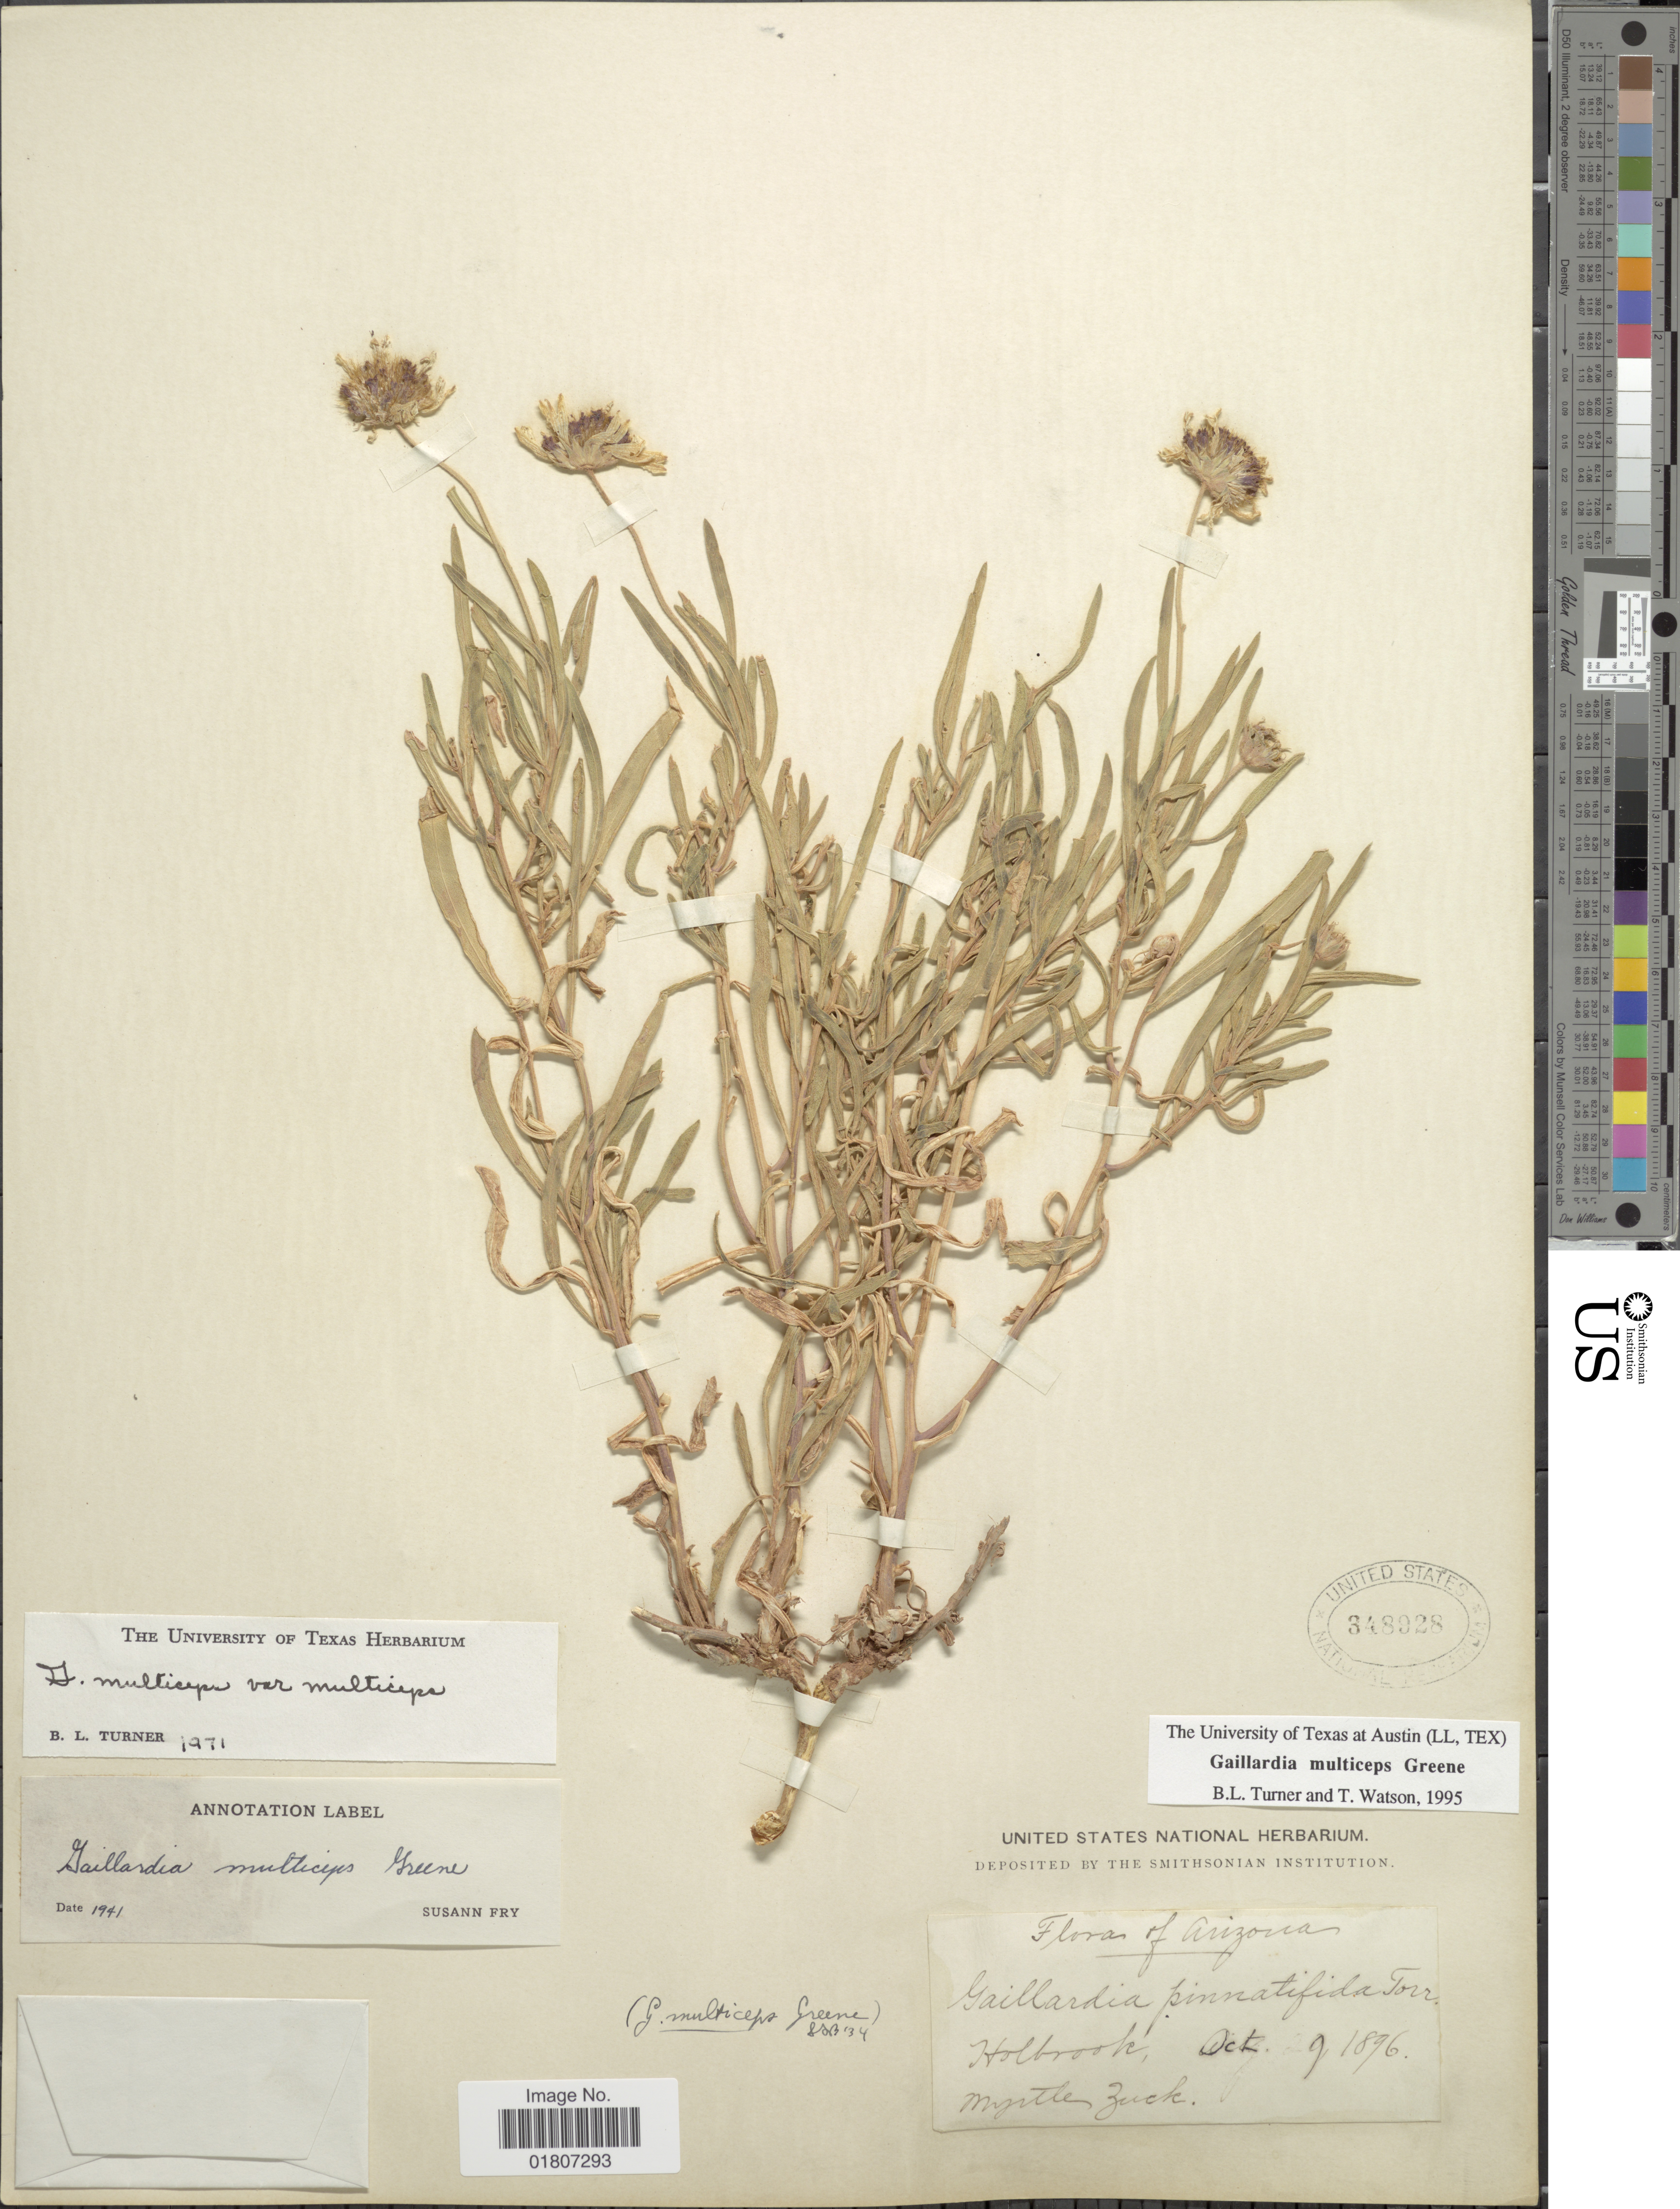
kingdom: Plantae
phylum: Tracheophyta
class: Magnoliopsida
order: Asterales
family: Asteraceae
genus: Gaillardia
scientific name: Gaillardia multiceps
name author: Greene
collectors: M. Zuck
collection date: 1896-10-09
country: United States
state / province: Arizona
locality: Holbrook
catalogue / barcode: US 348928